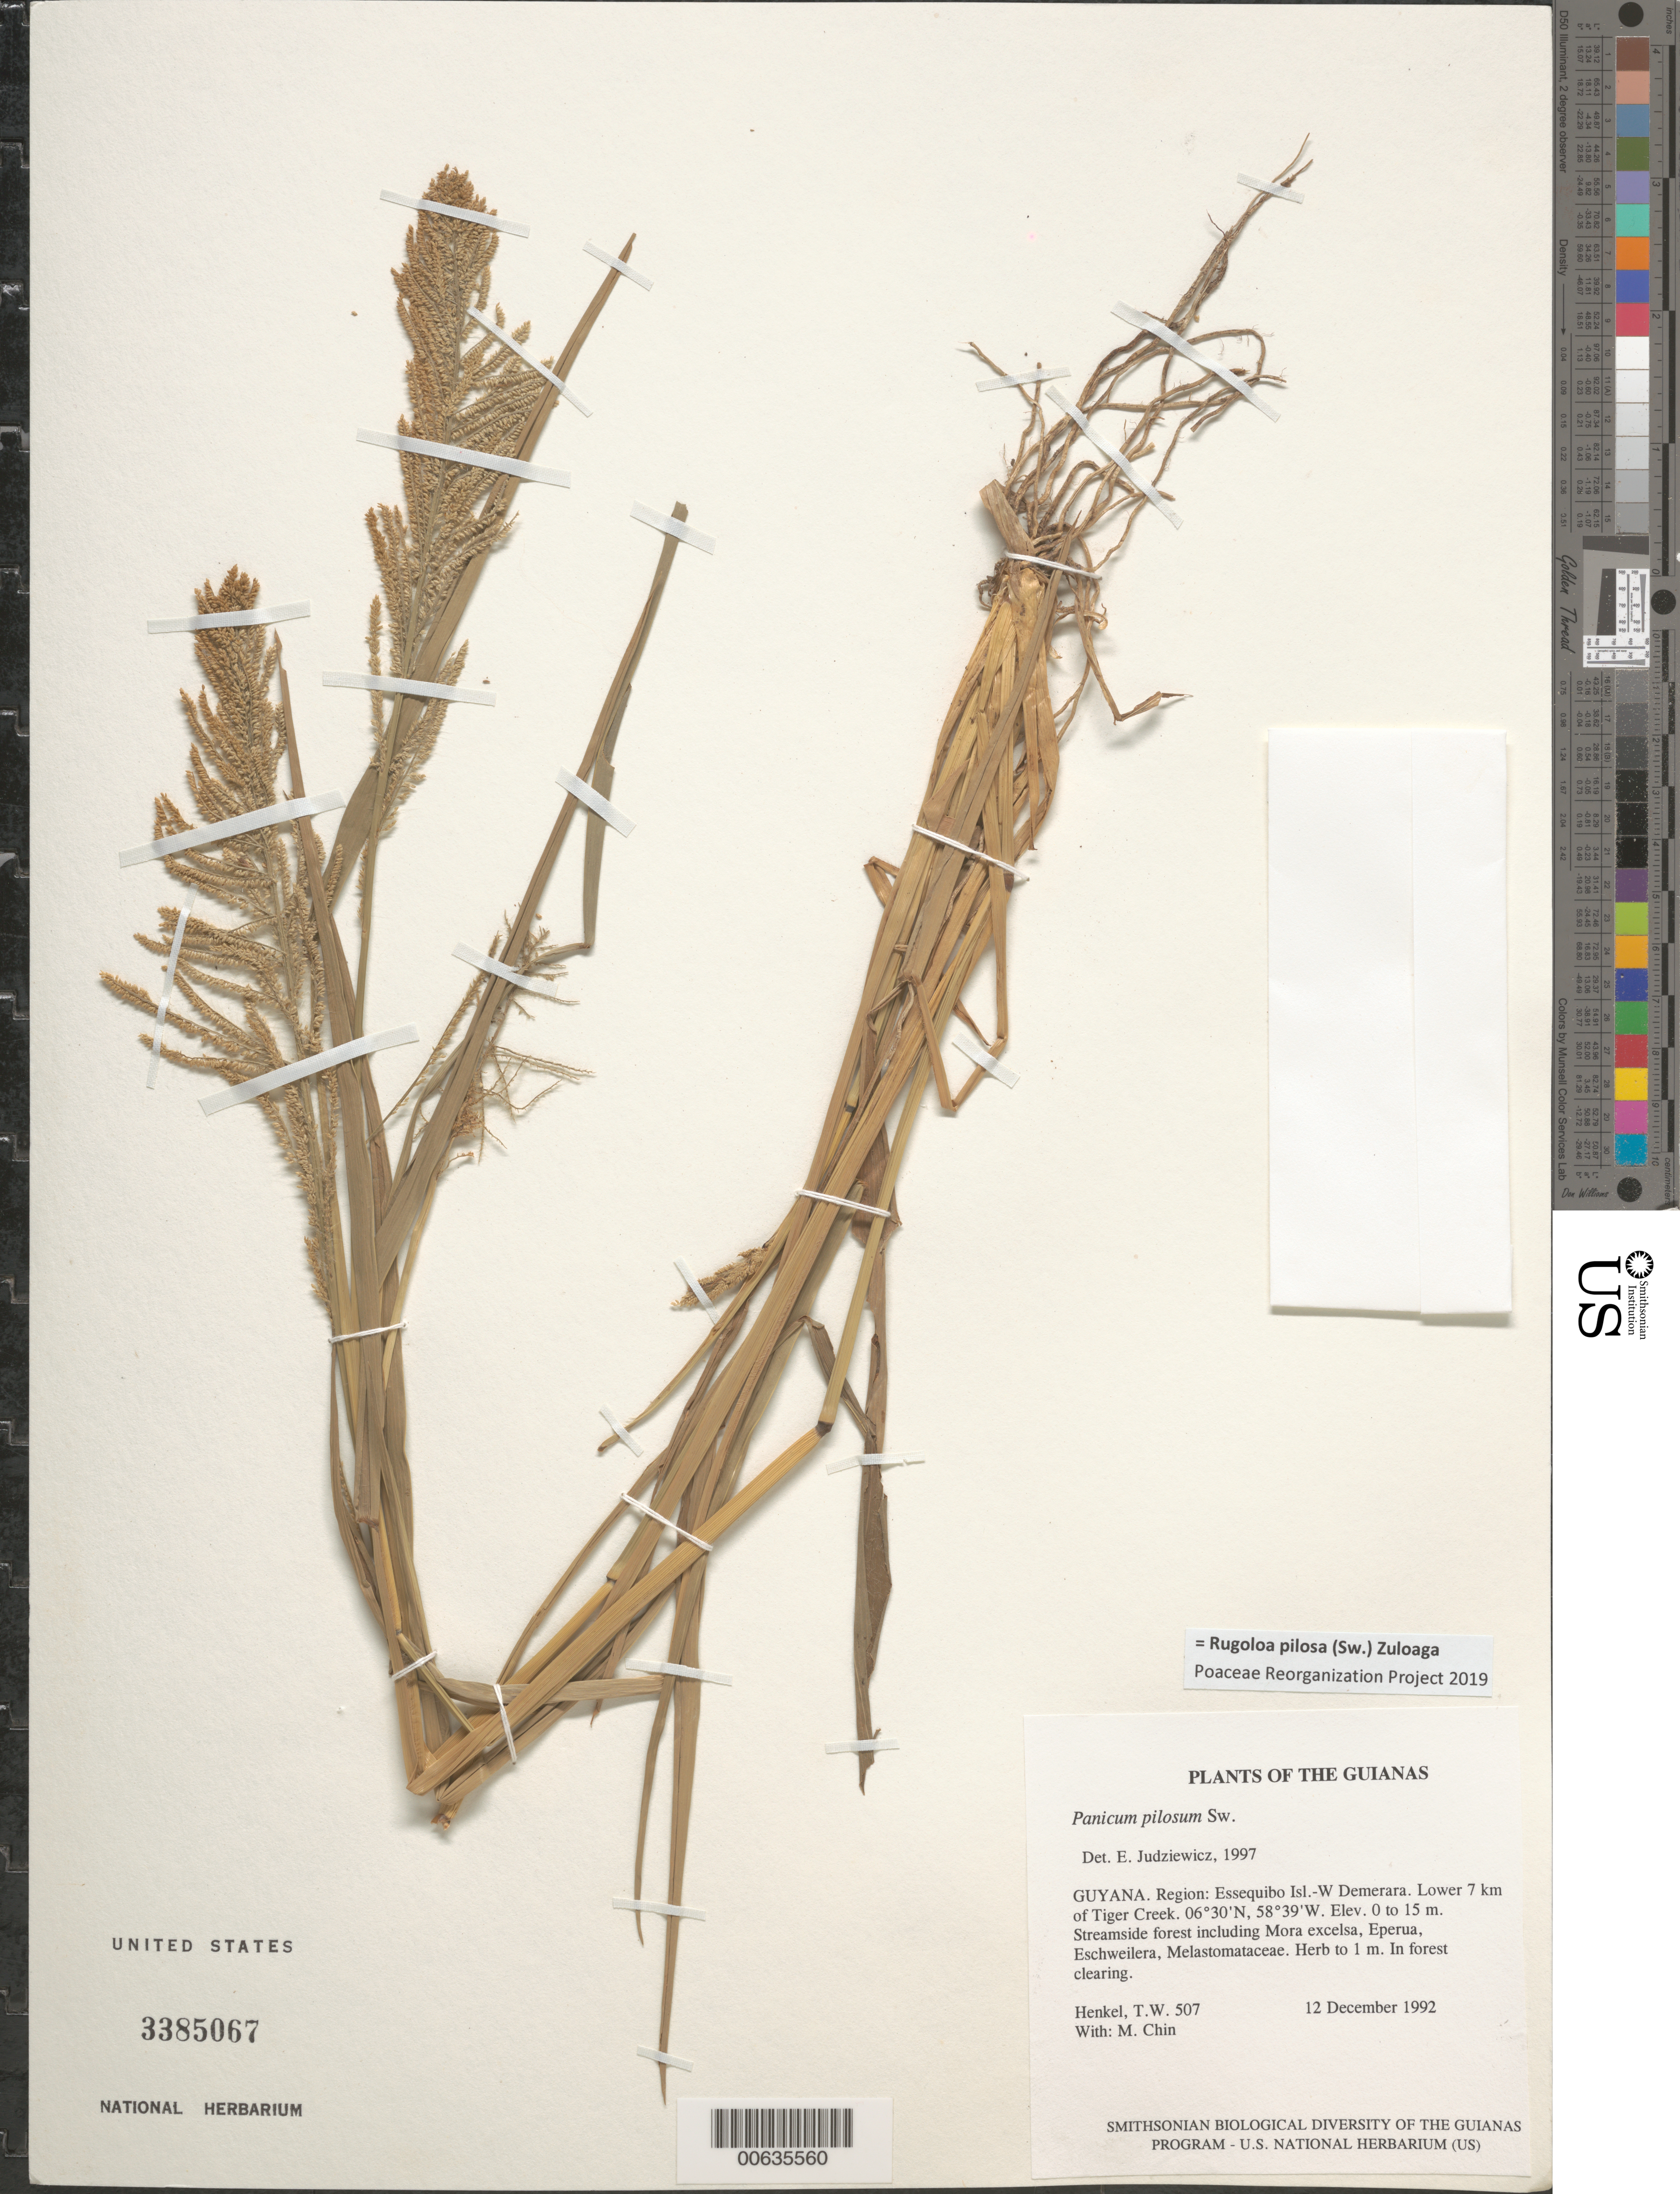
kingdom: Plantae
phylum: Tracheophyta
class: Liliopsida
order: Poales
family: Poaceae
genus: Panicum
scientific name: Panicum pilosum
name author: Sw.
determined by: Judziewicz, E. J.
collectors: T. Henkel & M. Chin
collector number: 507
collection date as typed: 12 December 1992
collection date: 1992-12-12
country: Guyana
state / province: Essequibo Isl-W. Demerara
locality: Lower 7 km of Tiger Creek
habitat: Streamside forest including Mora excelsa, Eperua, Eschweilera, Melastomataceae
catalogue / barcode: US 3385067